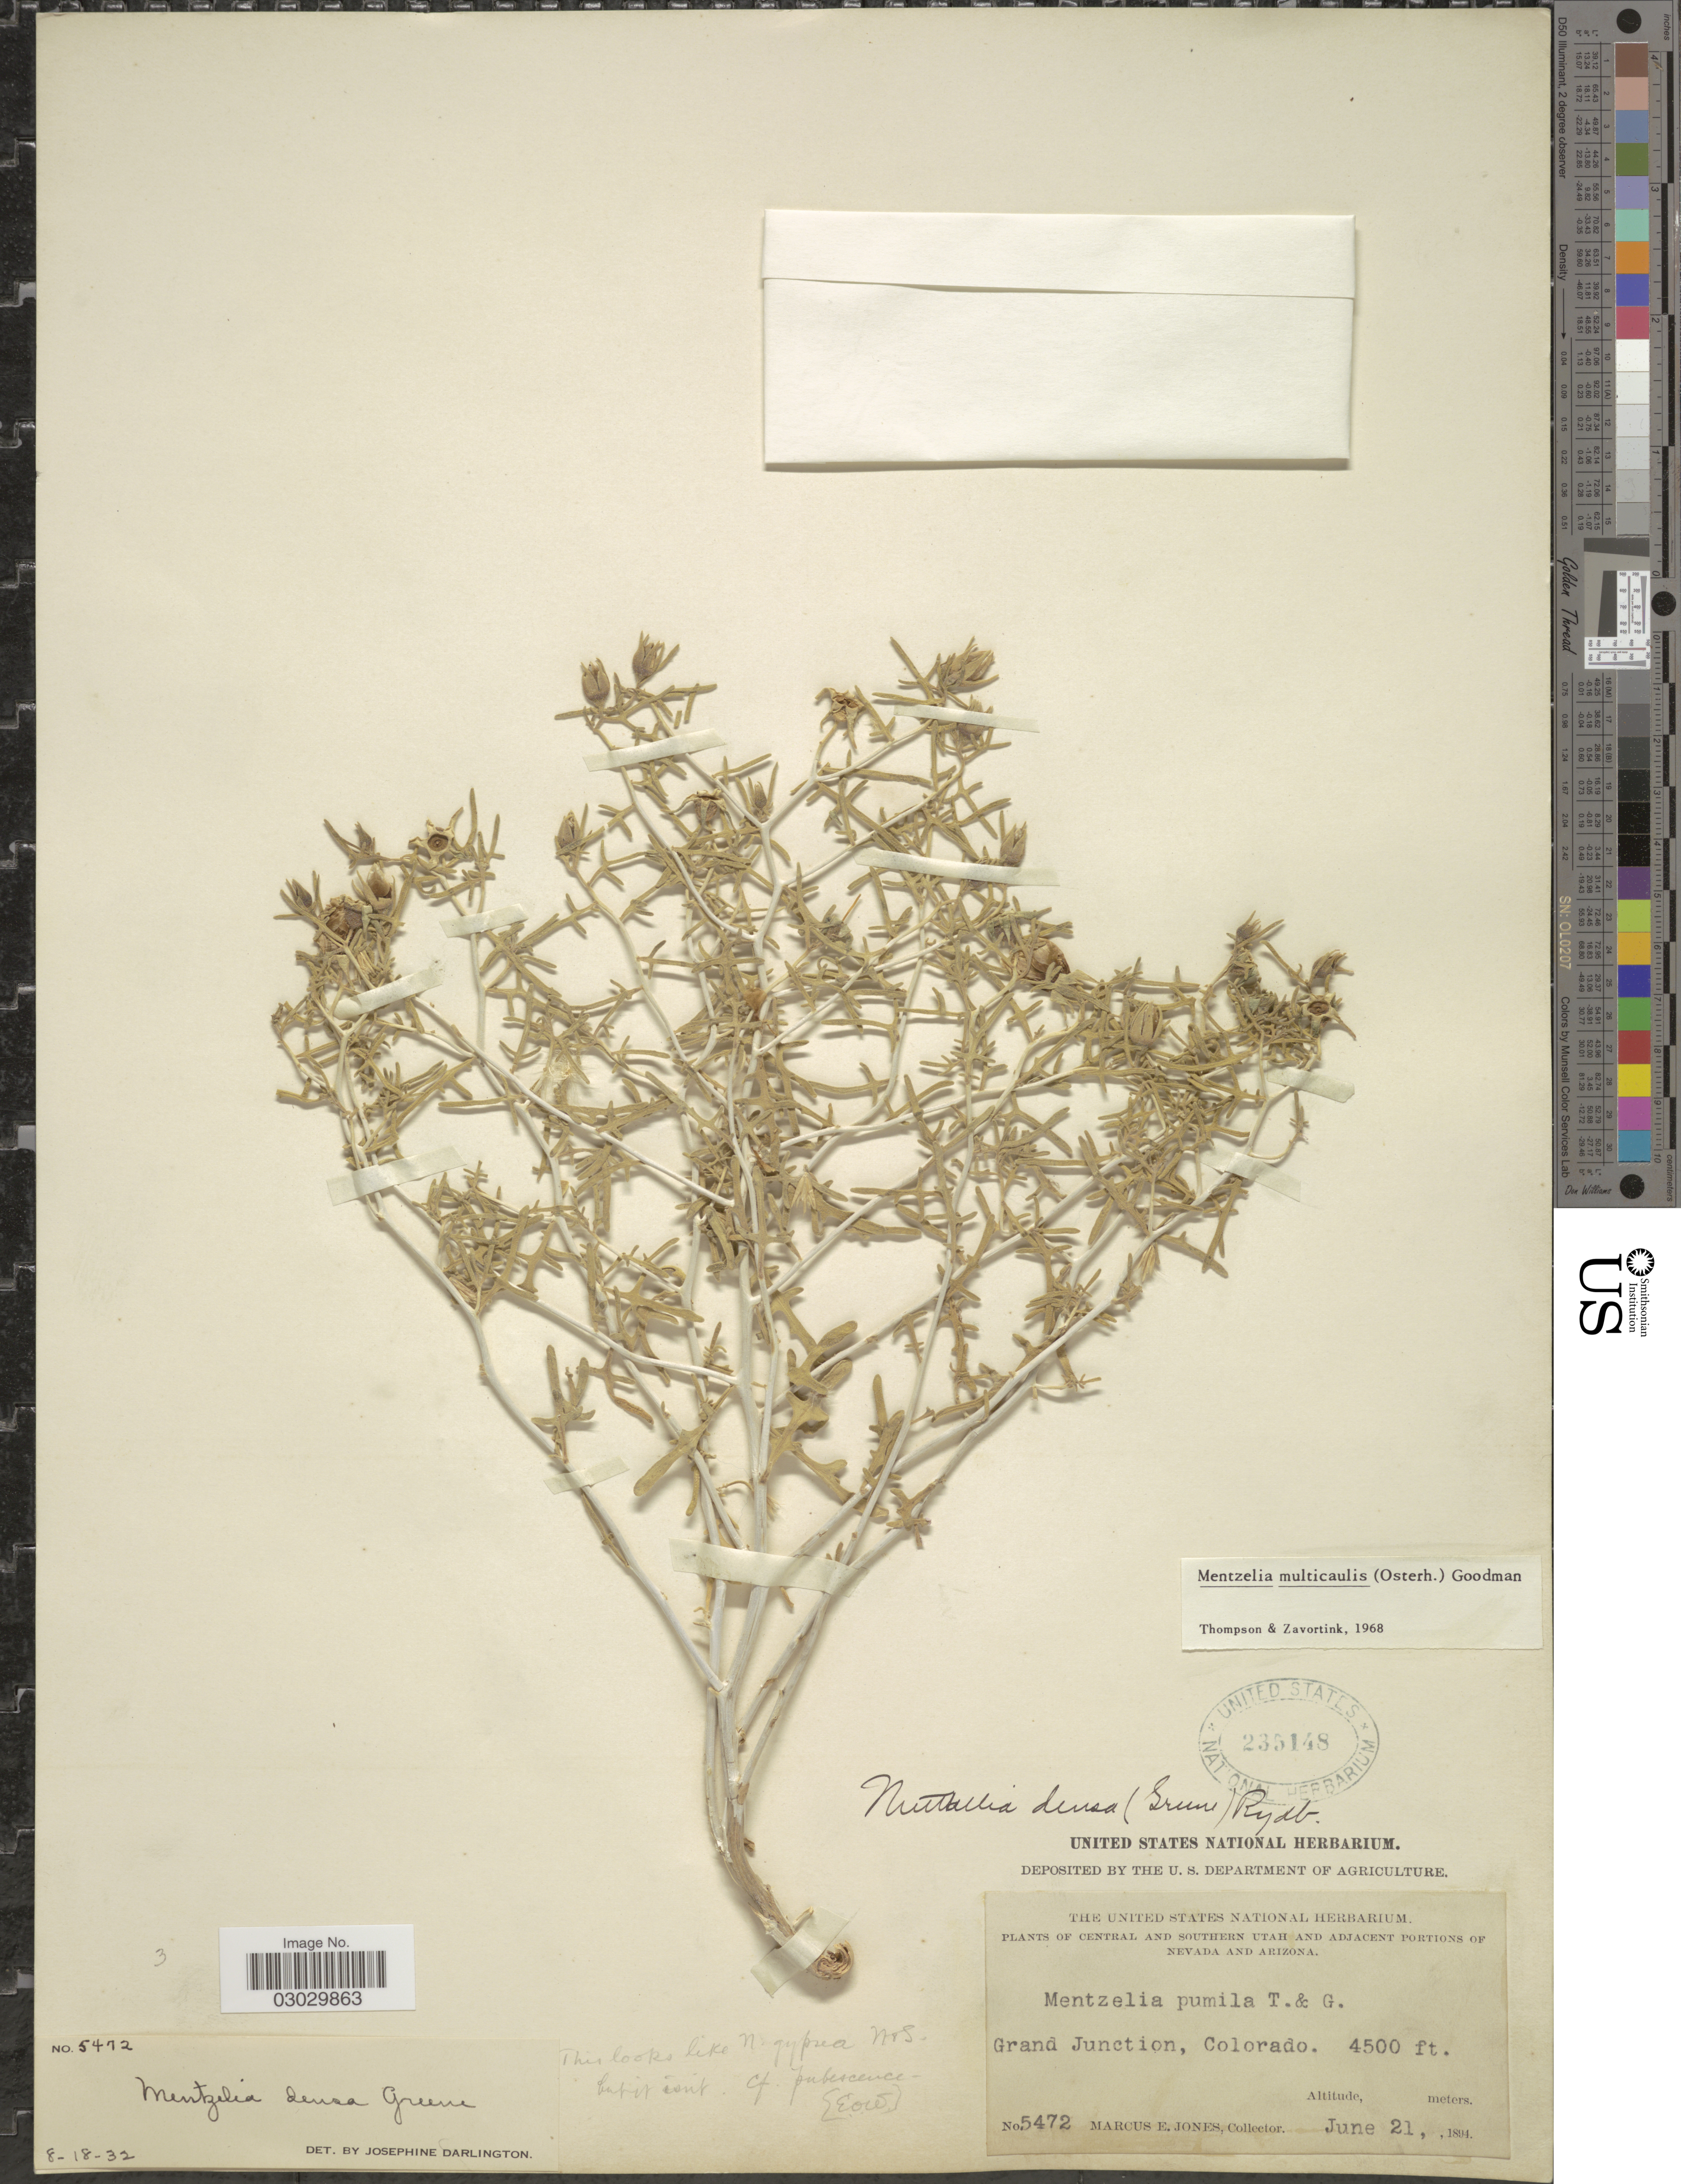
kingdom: Plantae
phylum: Tracheophyta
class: Magnoliopsida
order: Cornales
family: Loasaceae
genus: Mentzelia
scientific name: Mentzelia multicaulis var. multicaulis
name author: (Osterh.) J. Darl.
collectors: M. E. Jones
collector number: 5472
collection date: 1894-06-21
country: United States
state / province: Colorado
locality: Grand Junction.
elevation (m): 1372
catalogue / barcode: US 235148